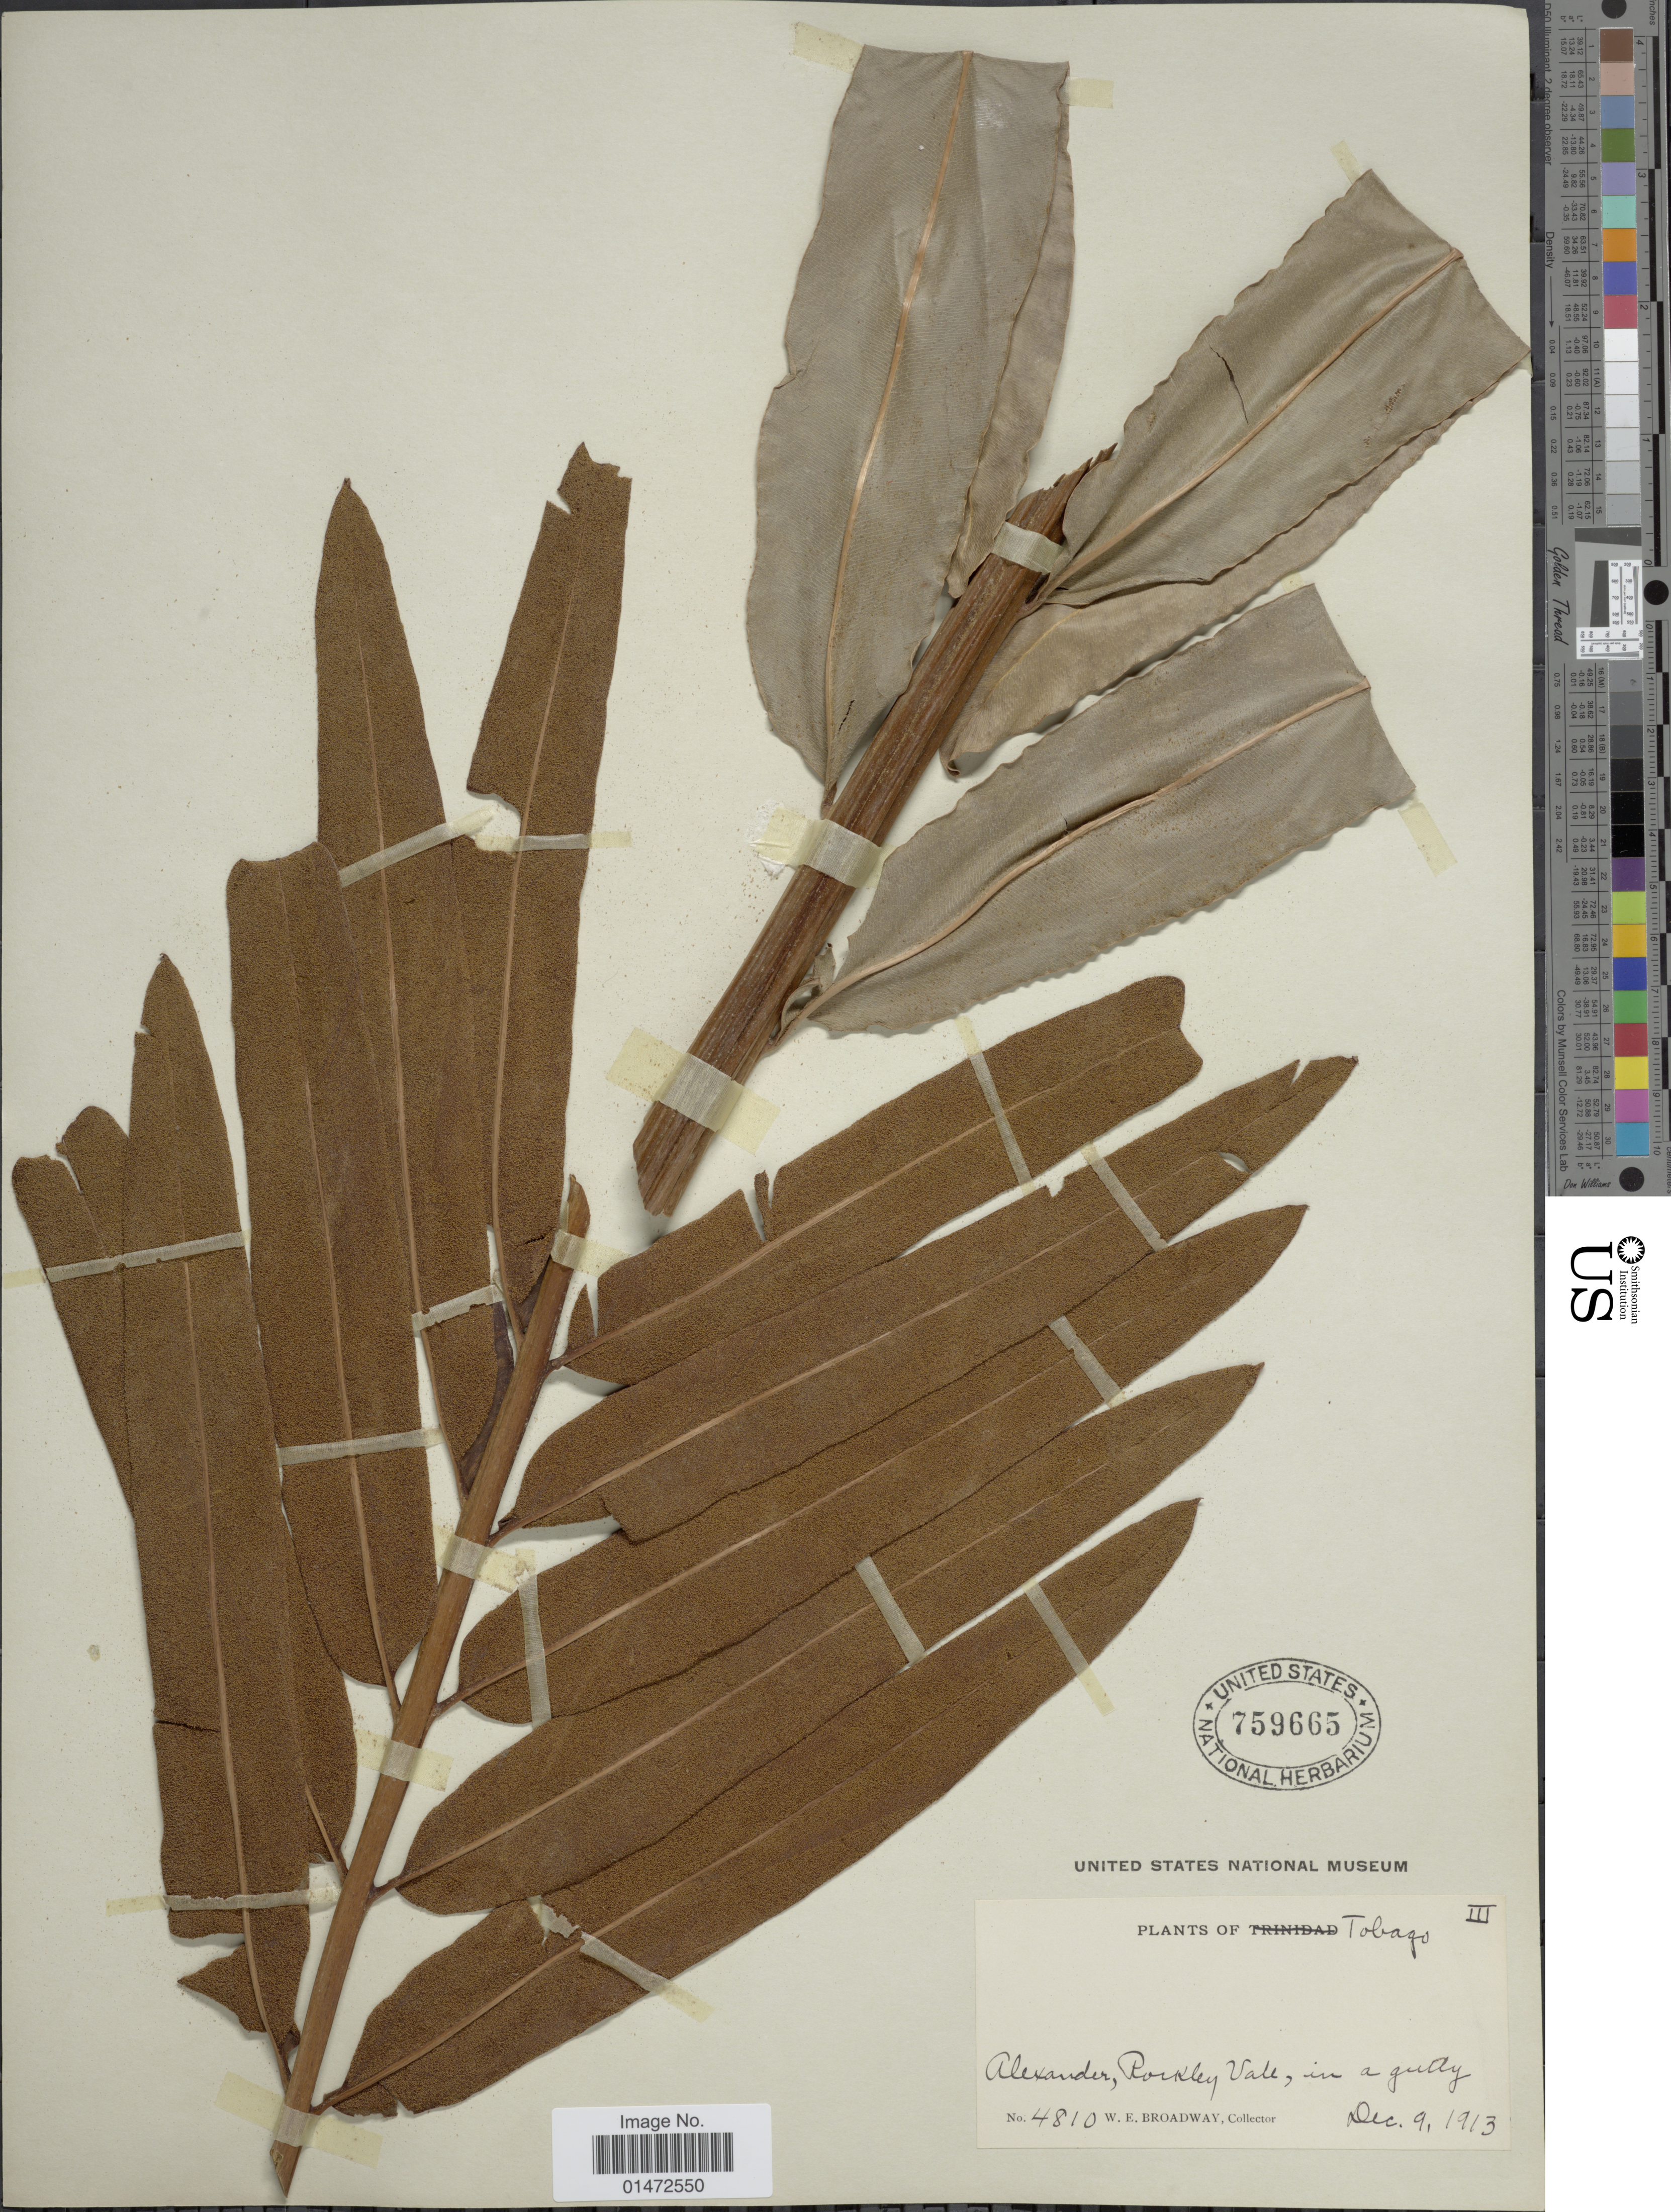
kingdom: Plantae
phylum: Tracheophyta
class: Polypodiopsida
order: Polypodiales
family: Pteridaceae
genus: Acrostichum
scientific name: Acrostichum danaeifolium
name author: Langsd. & Fisch.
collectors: W. E. Broadway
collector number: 4810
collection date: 1913-12-09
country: Trinidad and Tobago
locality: Tobago. Alexander, Rockley Vale, in a gully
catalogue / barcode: US 759665